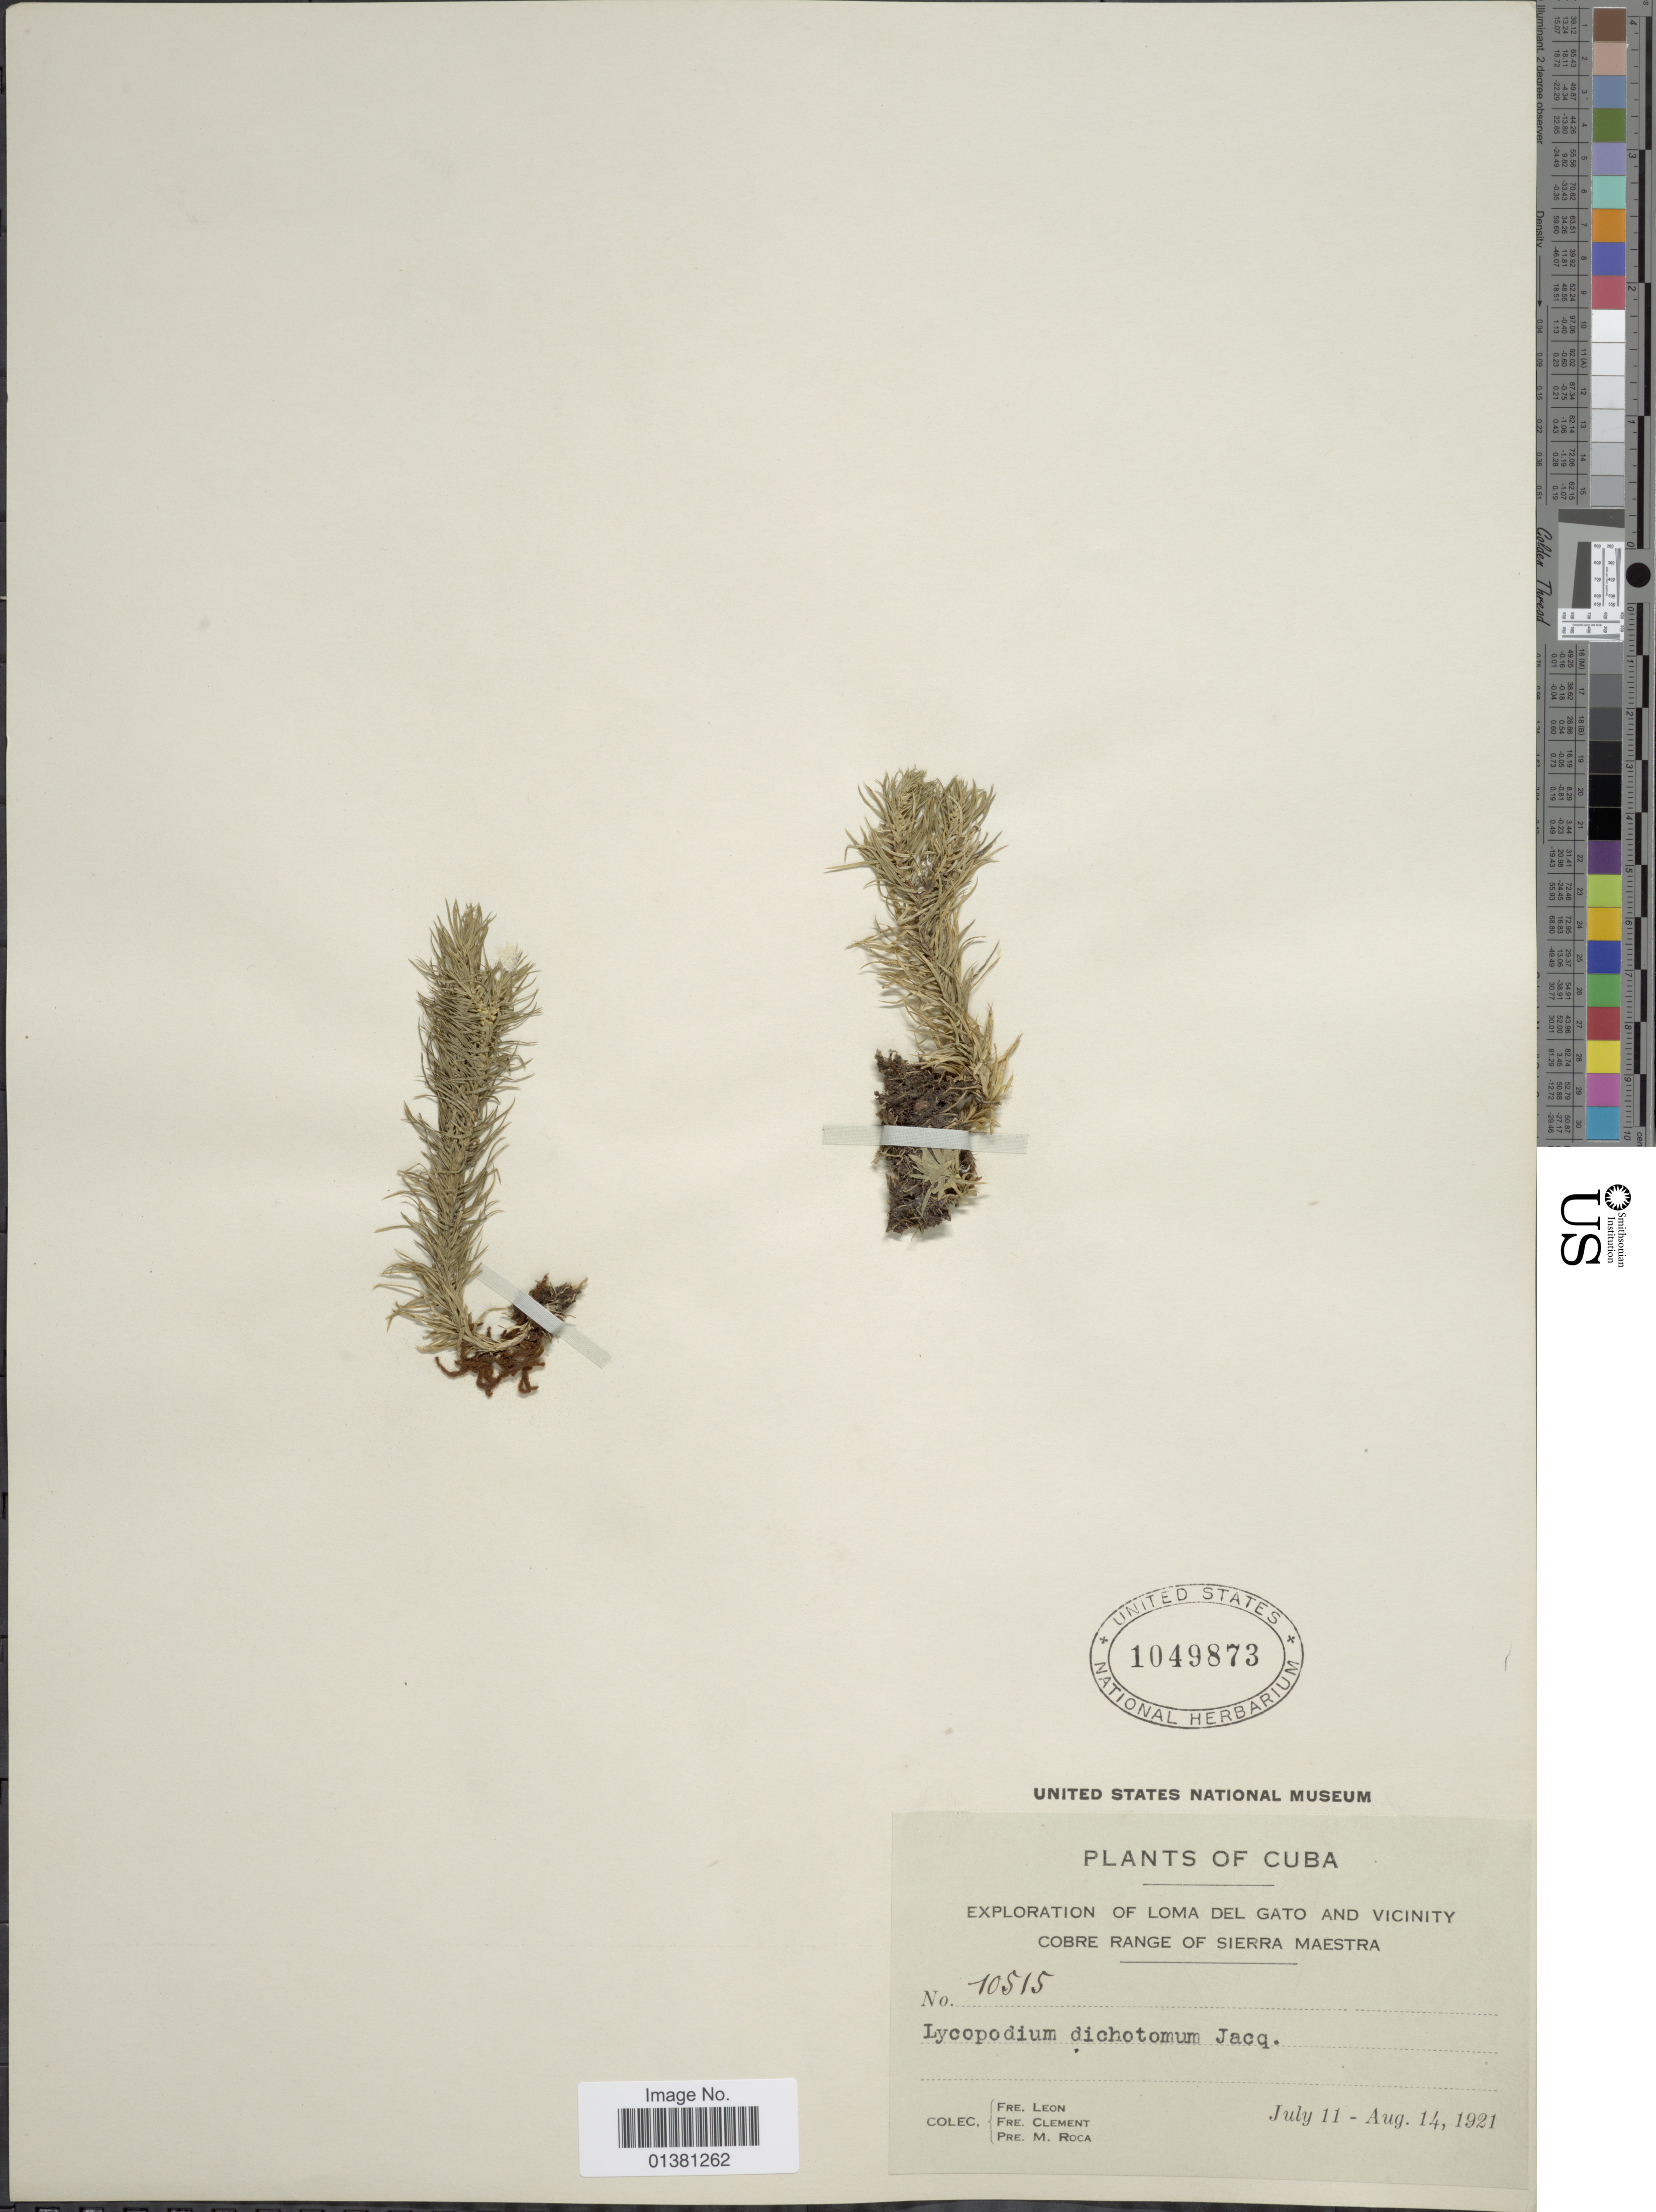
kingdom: Plantae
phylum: Tracheophyta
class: Lycopodiopsida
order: Lycopodiales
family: Lycopodiaceae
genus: Phlegmariurus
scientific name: Phlegmariurus dichotomus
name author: (Jacq.) W.H. Wagner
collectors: F. Leon, B. Clement & P. Roca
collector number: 10515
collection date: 1921-08-11/1921-08-14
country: Cuba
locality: Loma del Gato and Vicinity Cobre Range of Sierra Maestra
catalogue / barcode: US 1049873